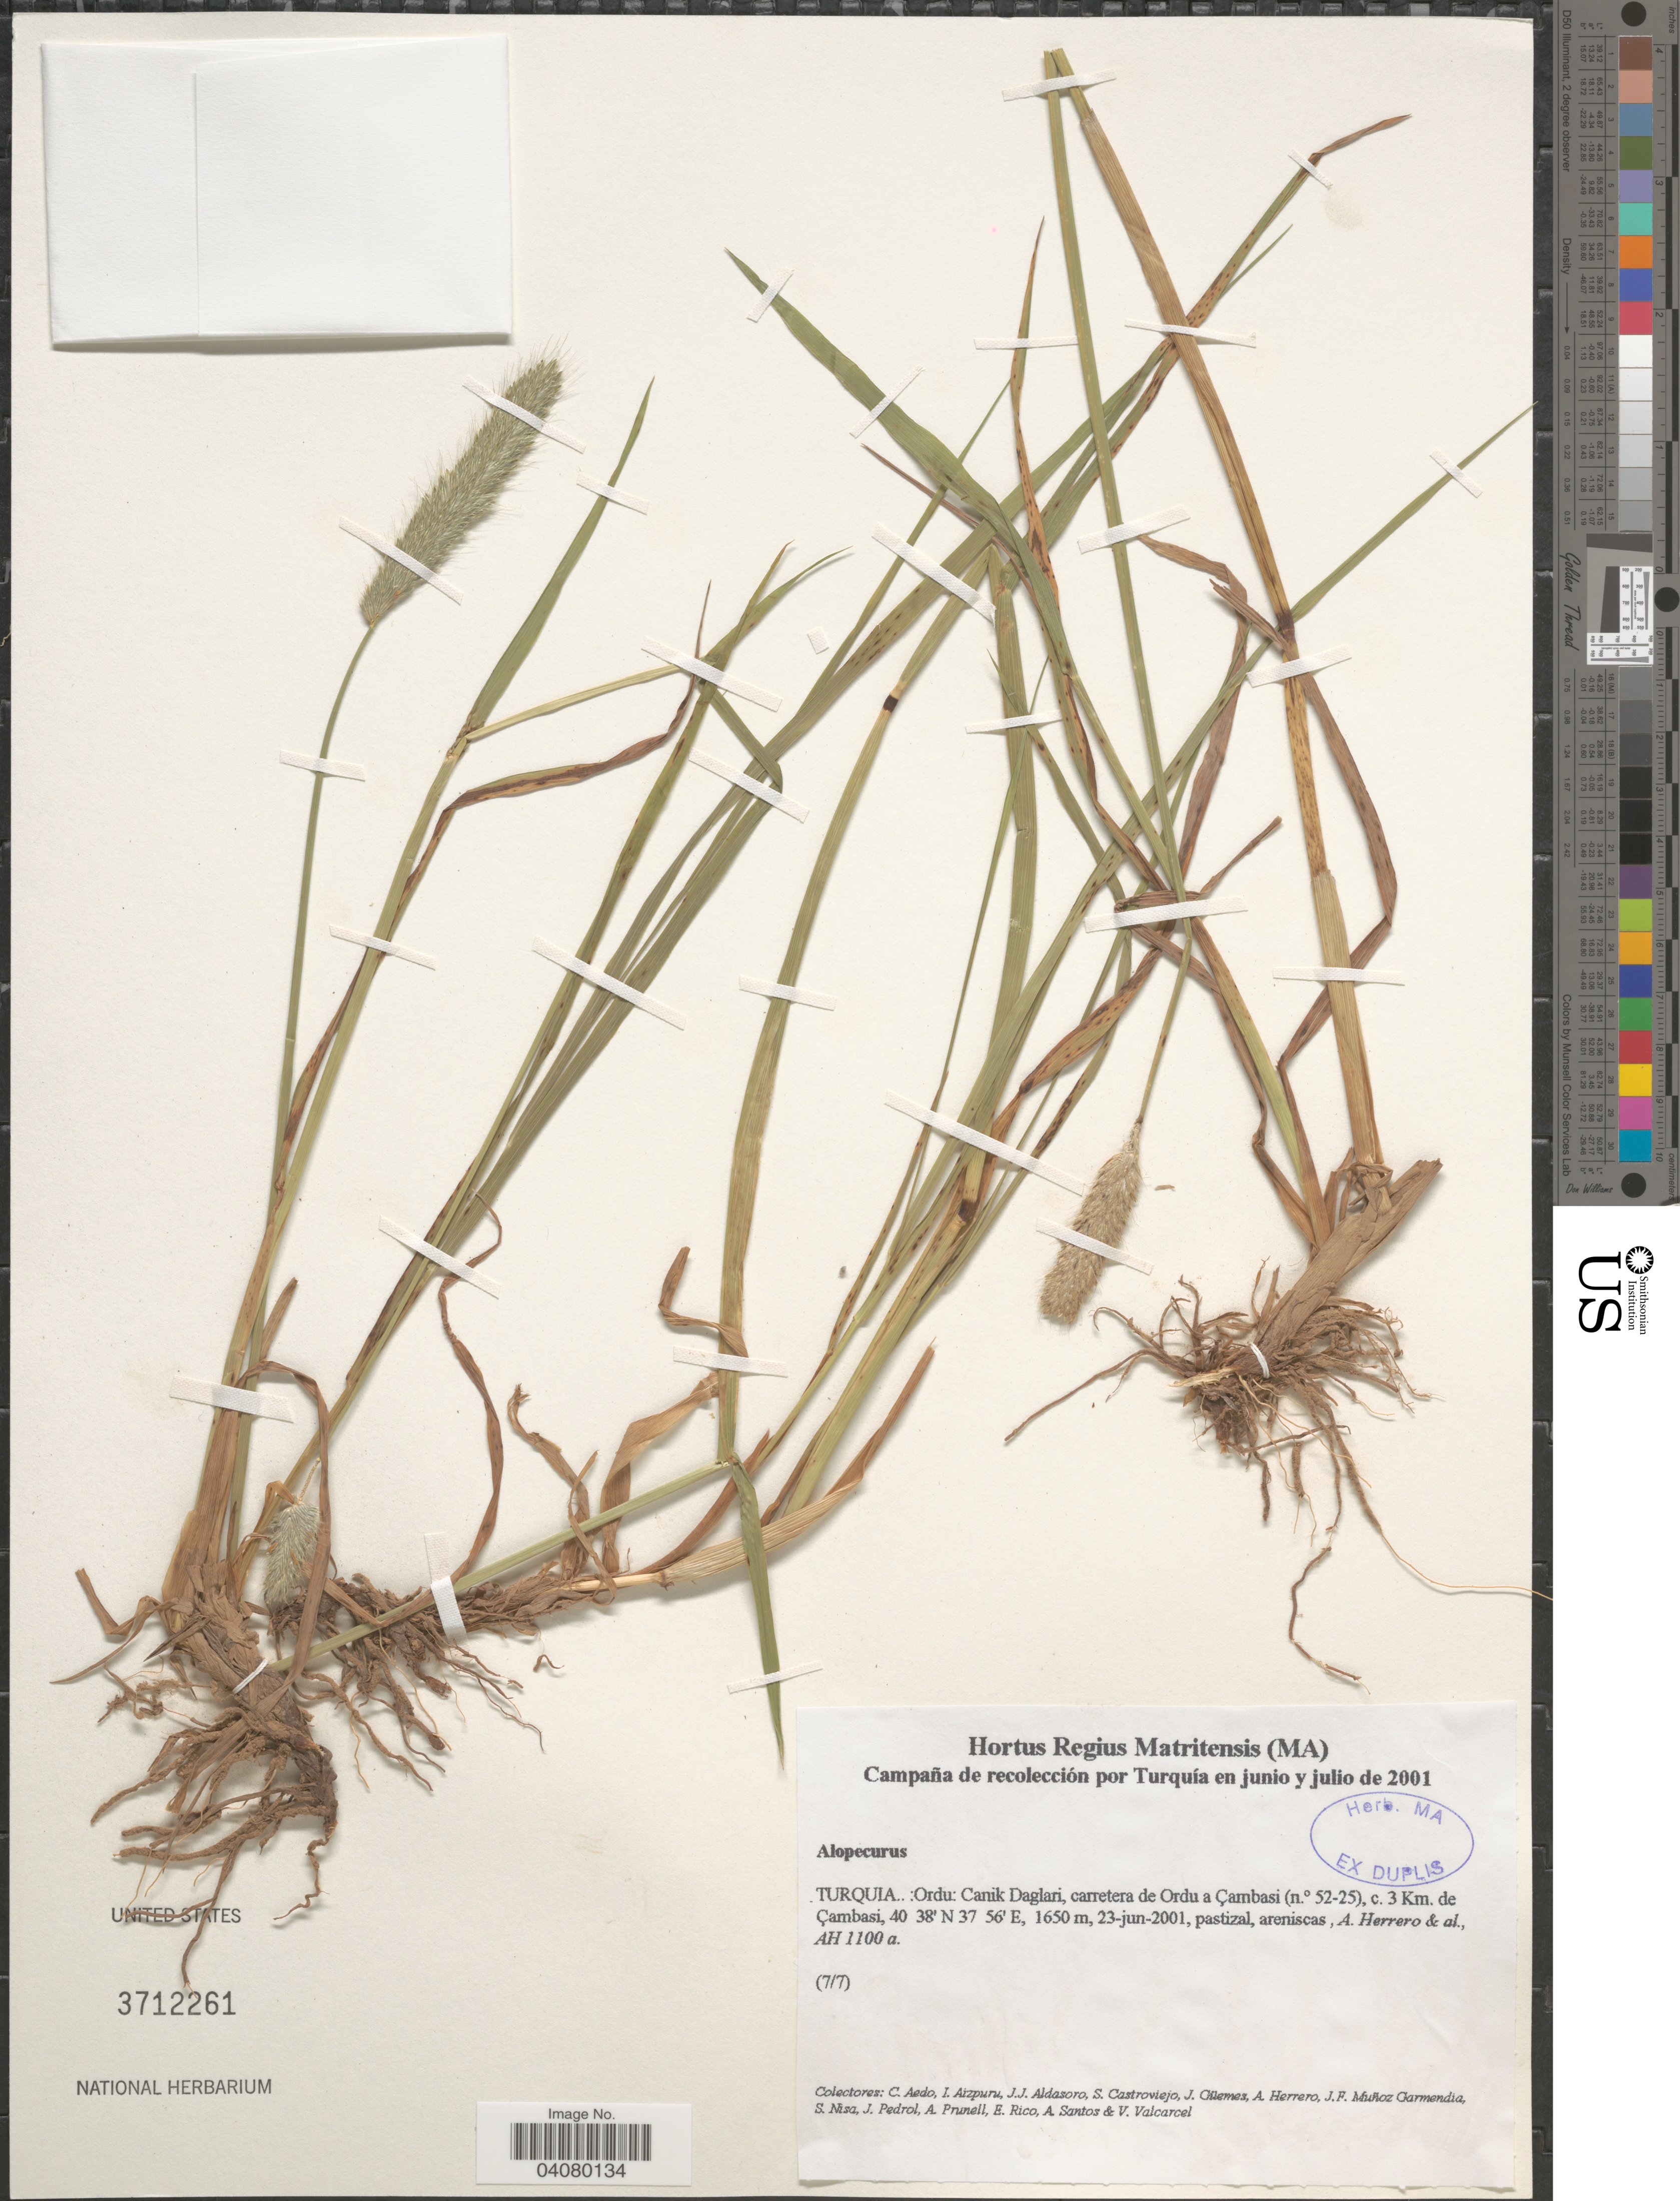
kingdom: Plantae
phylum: Tracheophyta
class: Liliopsida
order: Poales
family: Poaceae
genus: Alopecurus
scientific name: Alopecurus sp.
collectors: A. Herrero, C. Aedo, I. Aizpuru, J. Aldasoro & et al.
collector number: AH 1100 a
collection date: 2001-06-23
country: Turkey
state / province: Ordu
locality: Canik Daglari, carretera de Ordu a Çambasi (n.° 52-25), c. 3 Km. de Çambasi.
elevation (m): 1650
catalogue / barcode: US 3712261